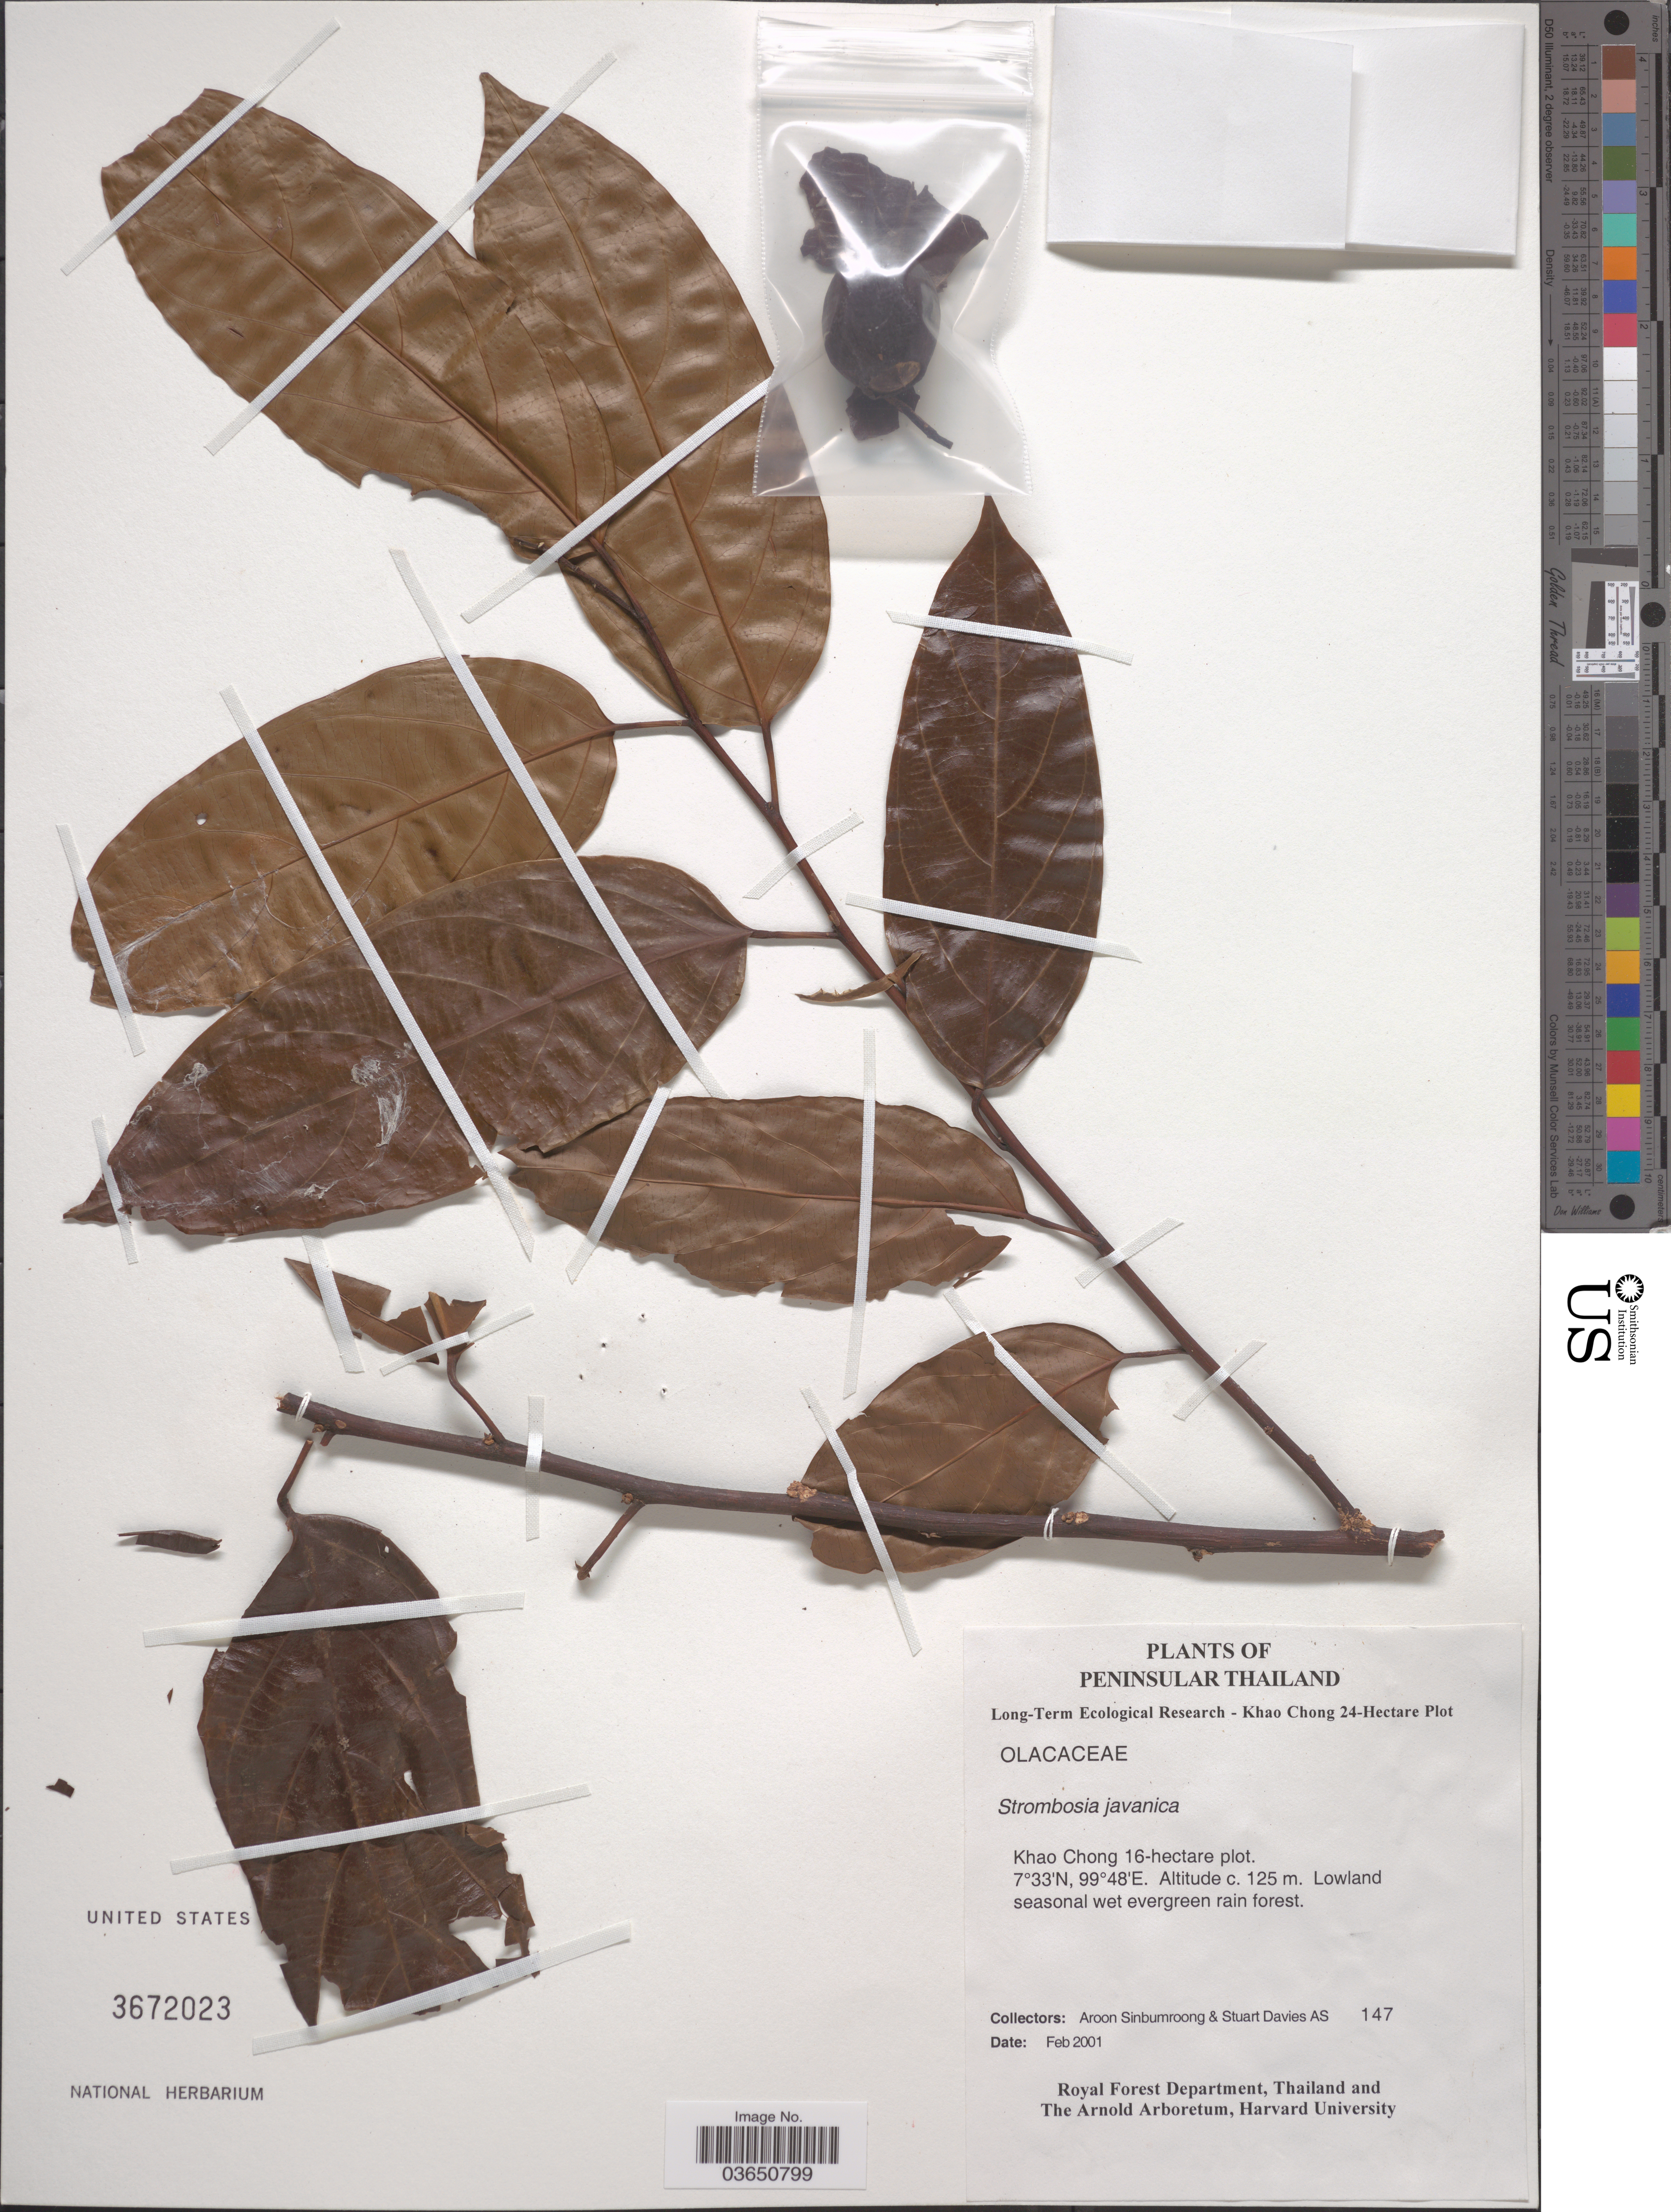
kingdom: Plantae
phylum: Tracheophyta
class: Magnoliopsida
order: Santalales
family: Strombosiaceae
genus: Strombosia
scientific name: Strombosia javanica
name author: Blume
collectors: A. Sinbumroong & S. Davies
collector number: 147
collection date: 2001-02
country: Thailand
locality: Peninsular Thailand. Khao Chong 16-hectare plot.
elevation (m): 125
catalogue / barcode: US 3672023